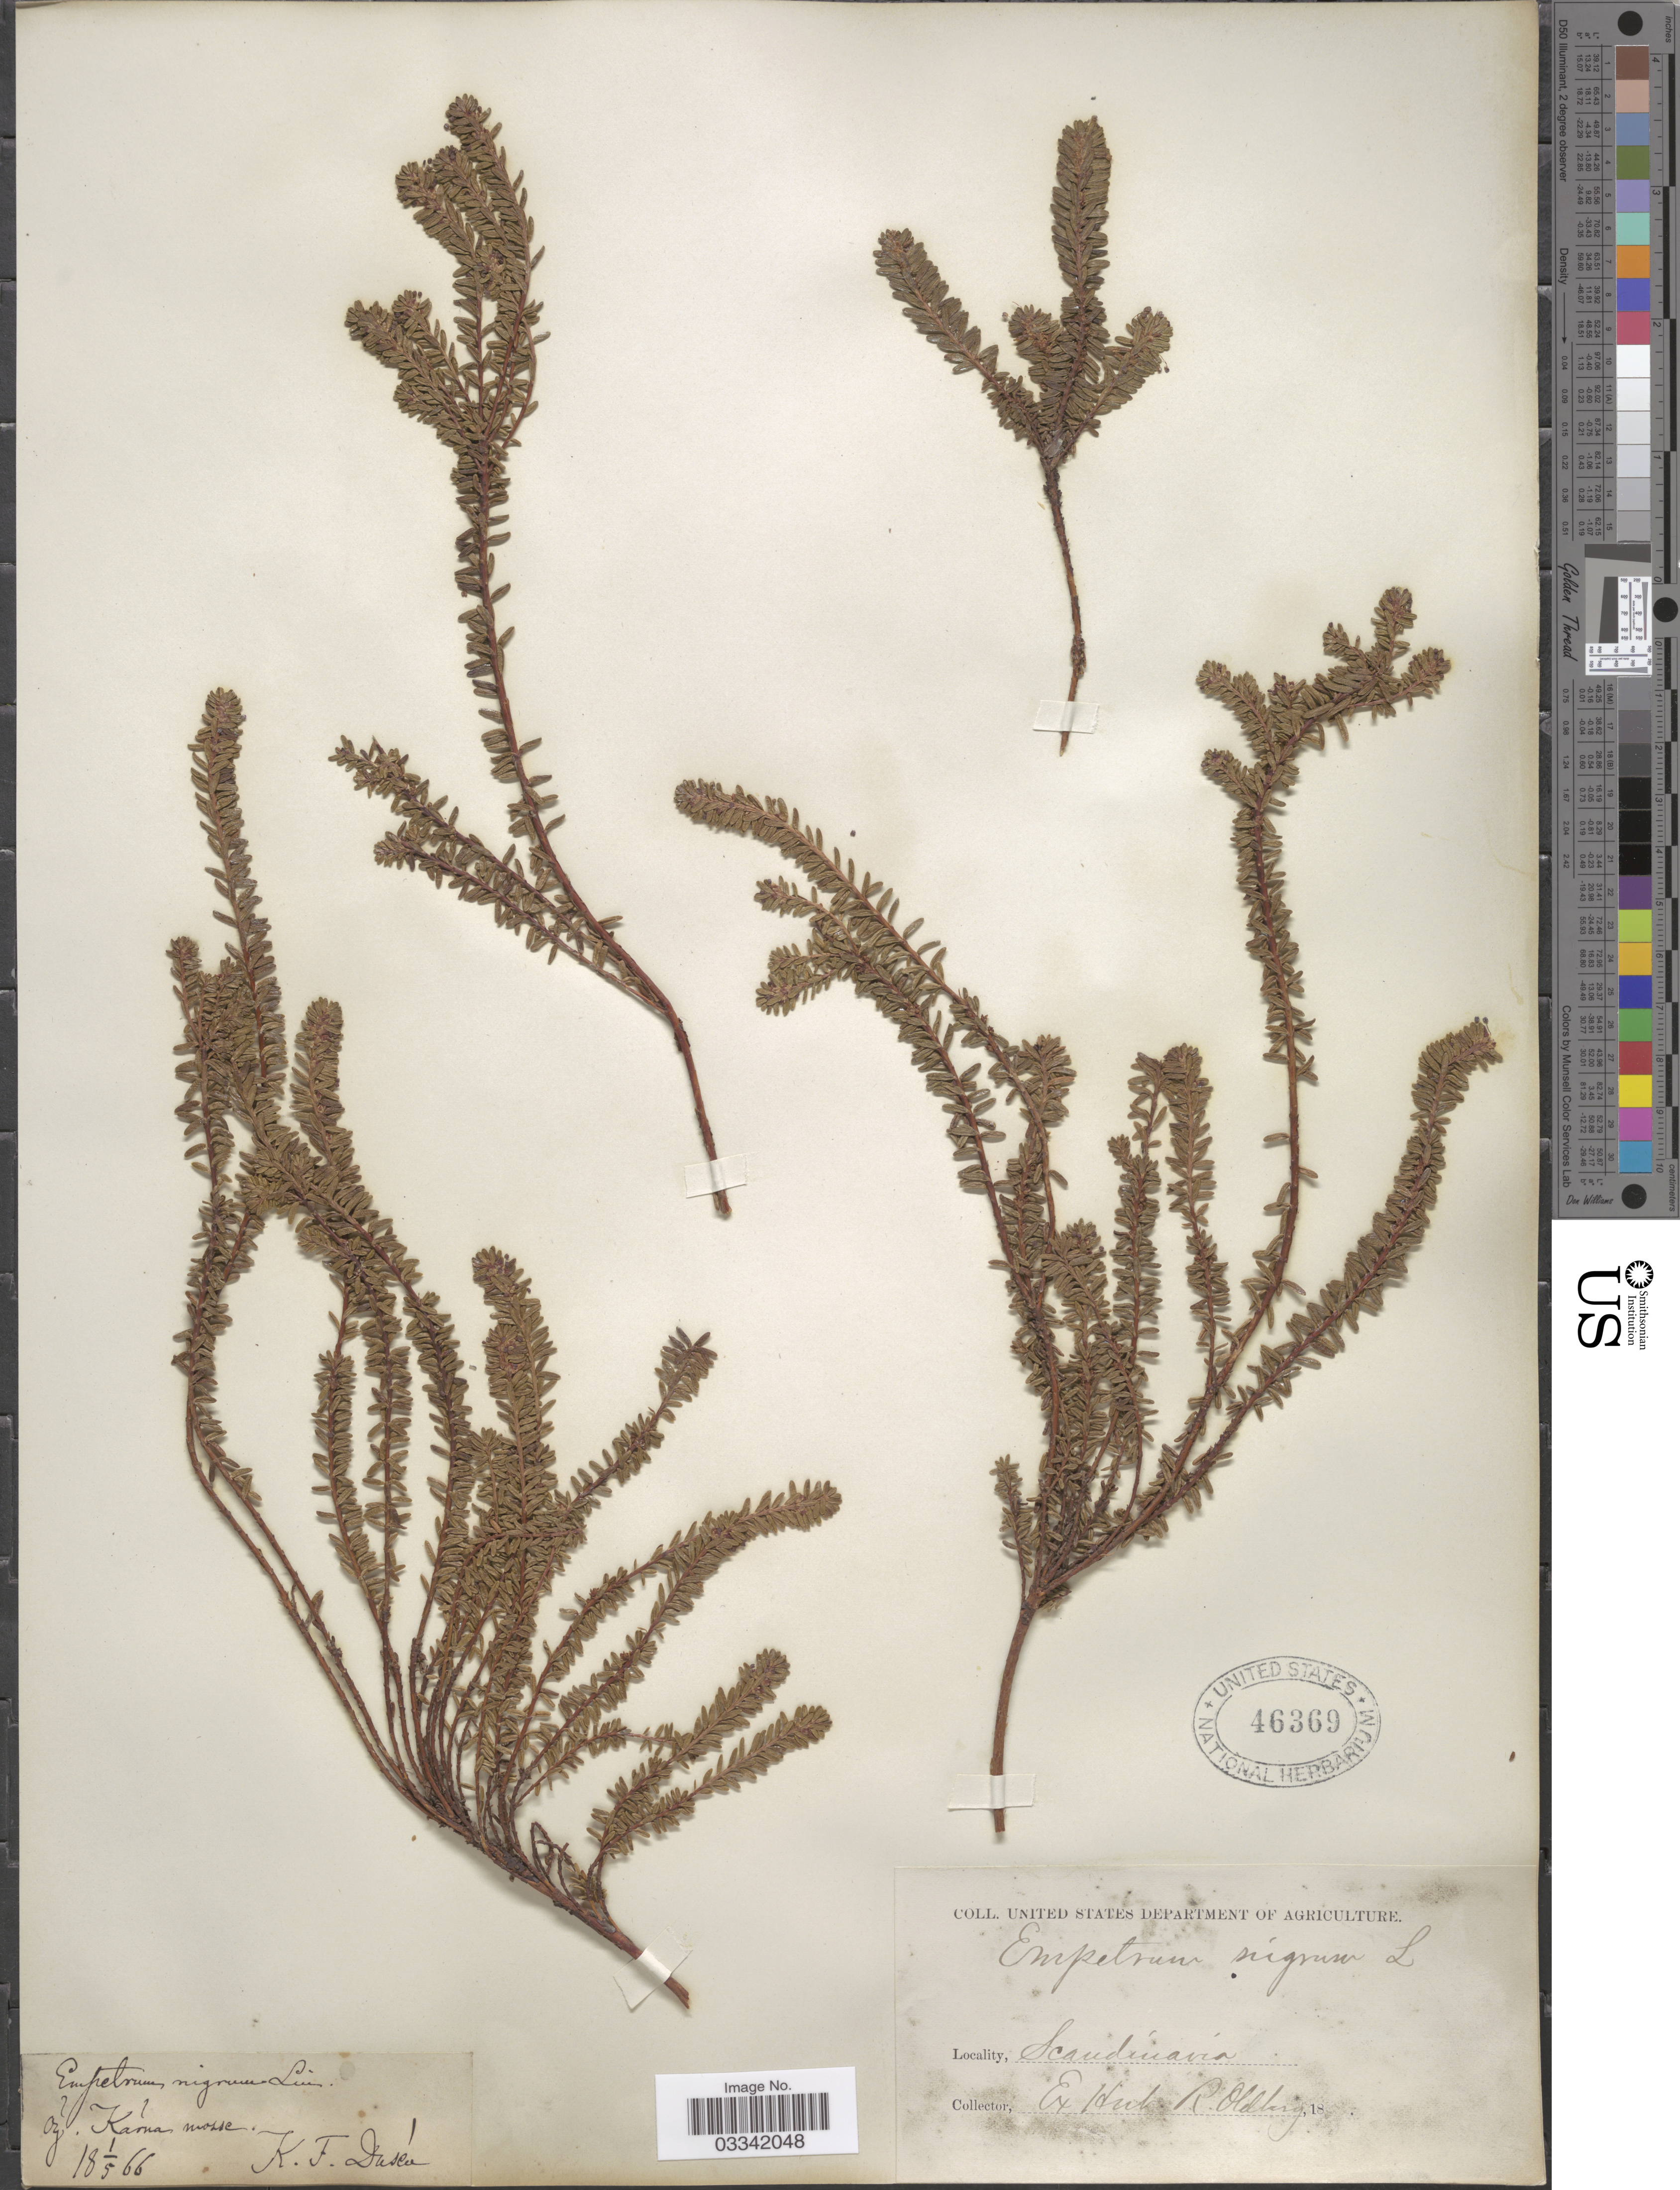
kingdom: Plantae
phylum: Tracheophyta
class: Magnoliopsida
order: Ericales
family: Ericaceae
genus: Empetrum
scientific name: Empetrum nigrum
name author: L.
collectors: K. Dusén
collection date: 1866-05-01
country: Sweden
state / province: Ostergotland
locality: Scandinavia, Og. Kärna.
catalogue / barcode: US 46369